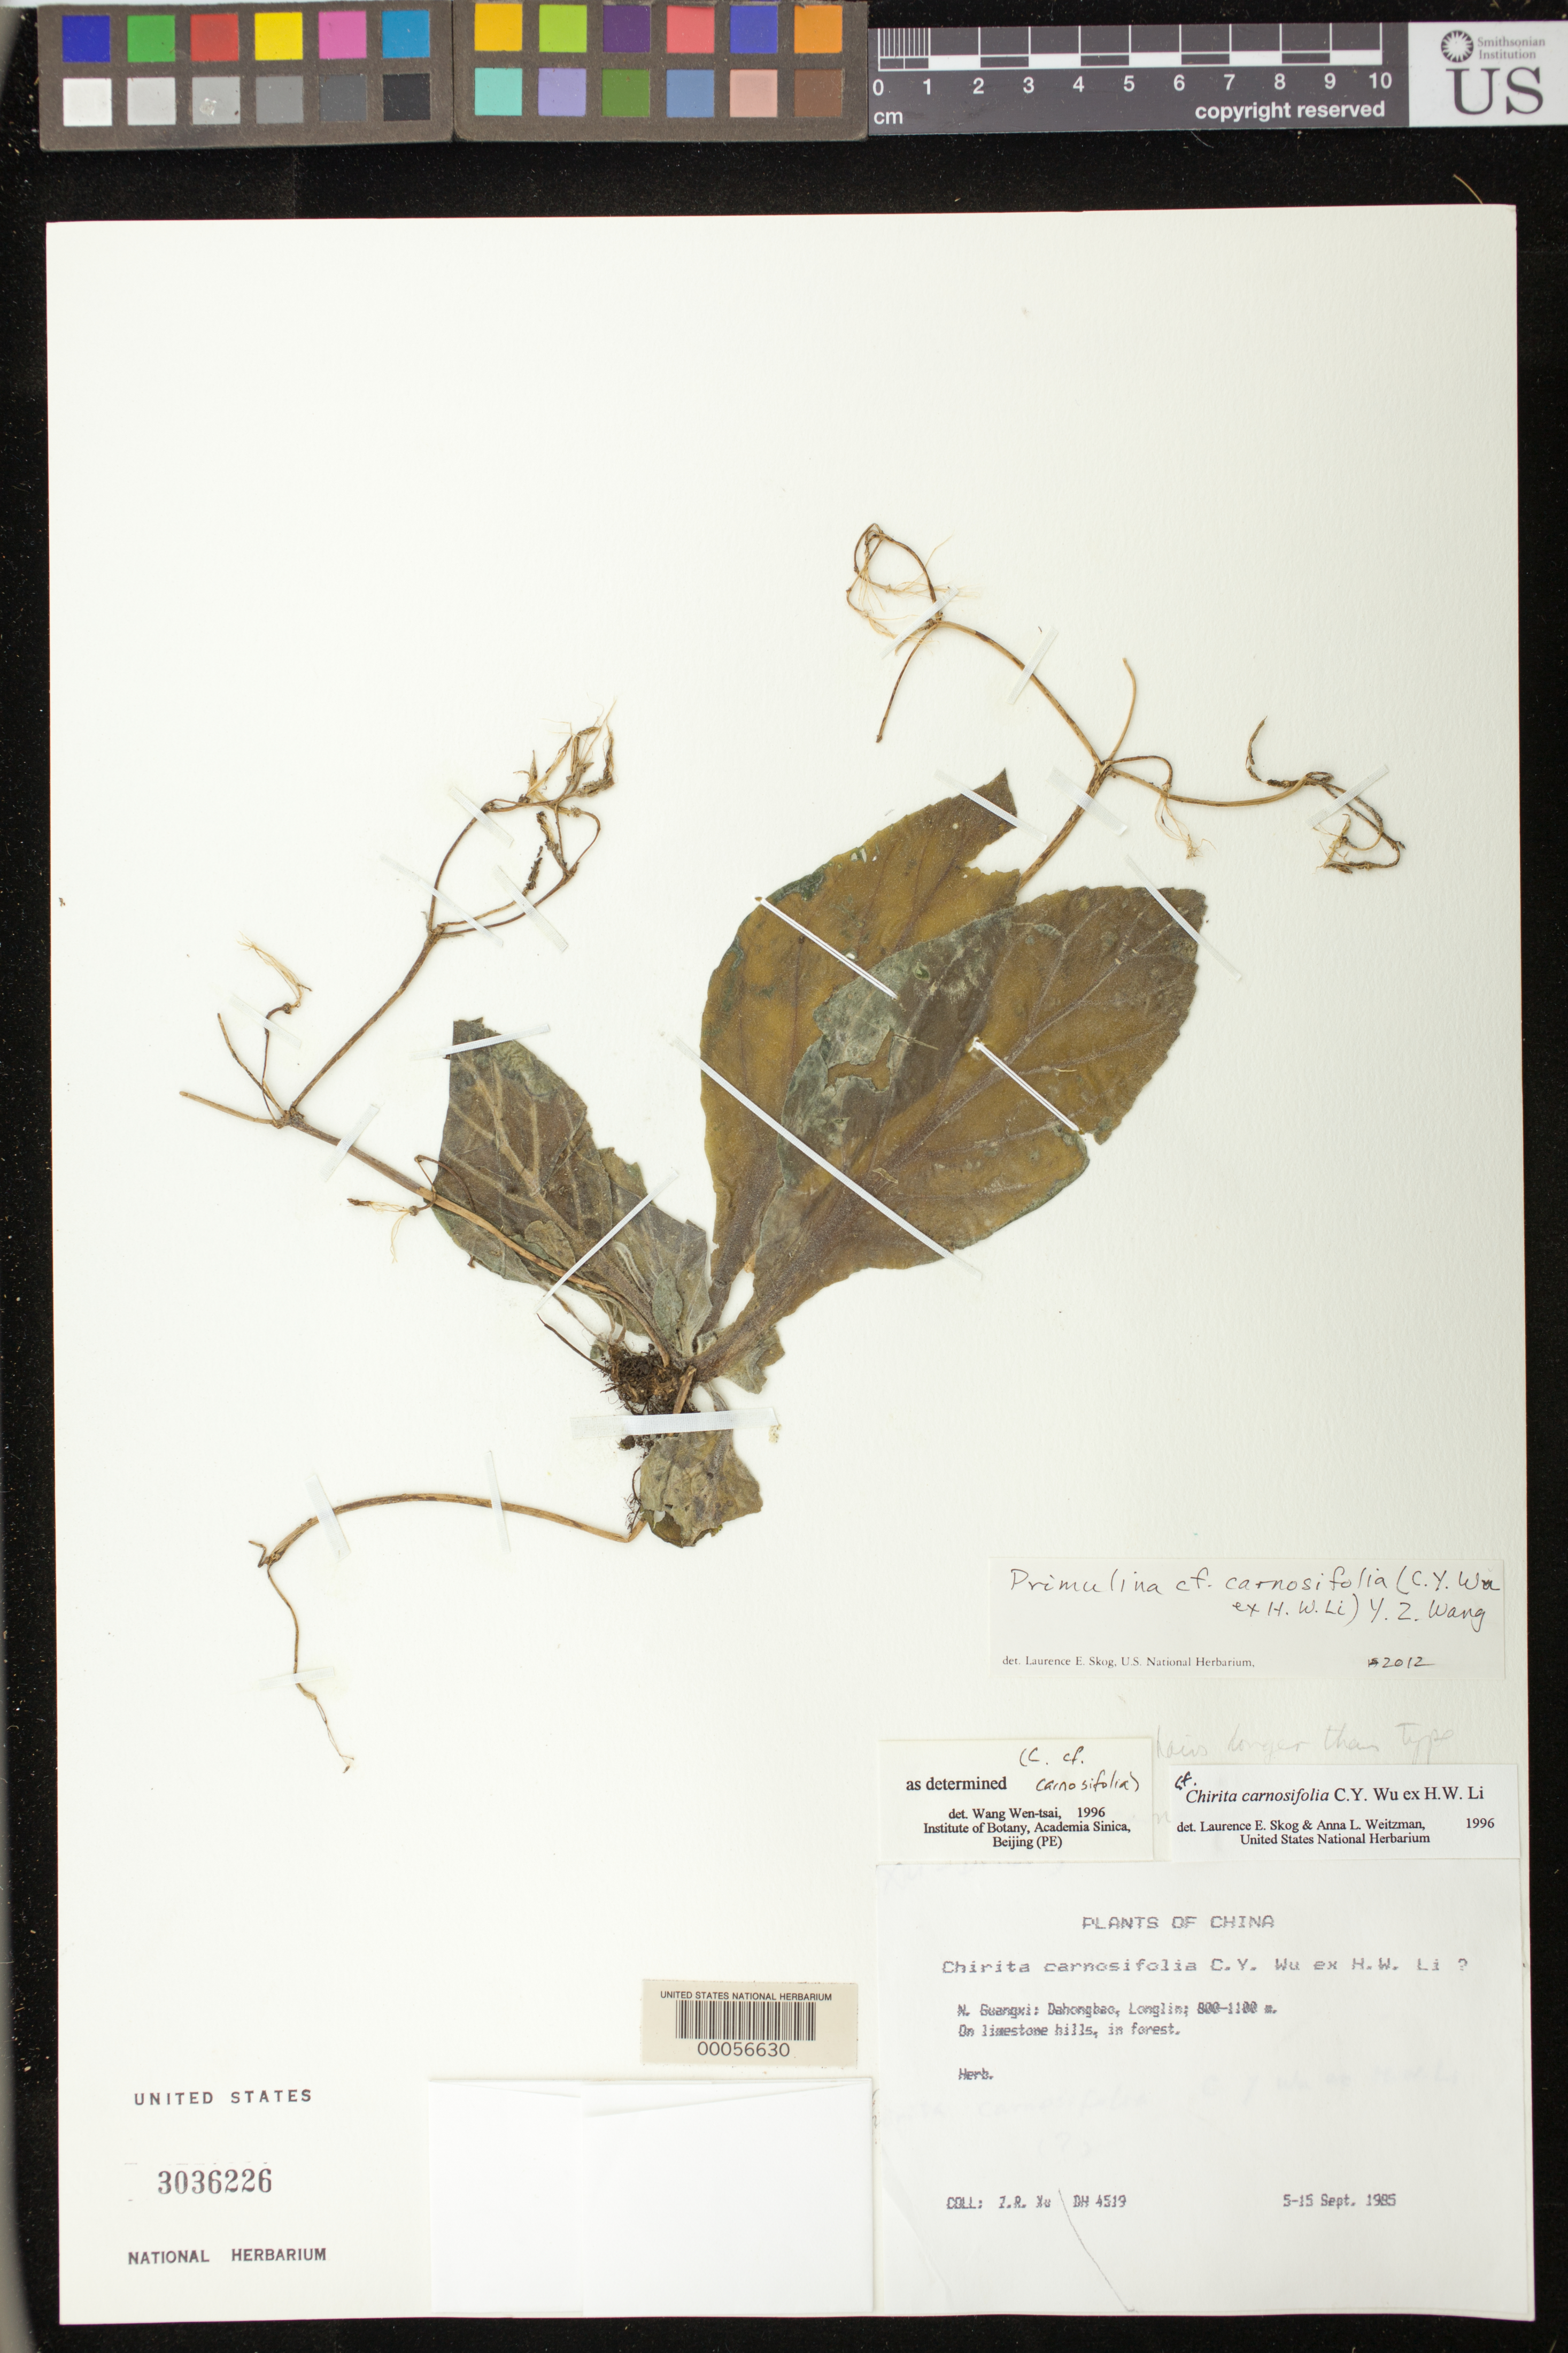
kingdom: Plantae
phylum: Tracheophyta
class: Magnoliopsida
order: Lamiales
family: Gesneriaceae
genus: Primulina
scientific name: Primulina carnosifolia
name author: (C.Y. Wu ex H.W. Li) Y.Z. Wang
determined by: Skog, Laurence E.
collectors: Z. Xu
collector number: DH 4519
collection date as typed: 05-15 Sep 1985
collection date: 1985-09-05/1985-09-15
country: China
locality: N guanghi, dahongbao, longlin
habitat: On limestone hills, in forest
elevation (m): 800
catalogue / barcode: US 3036226